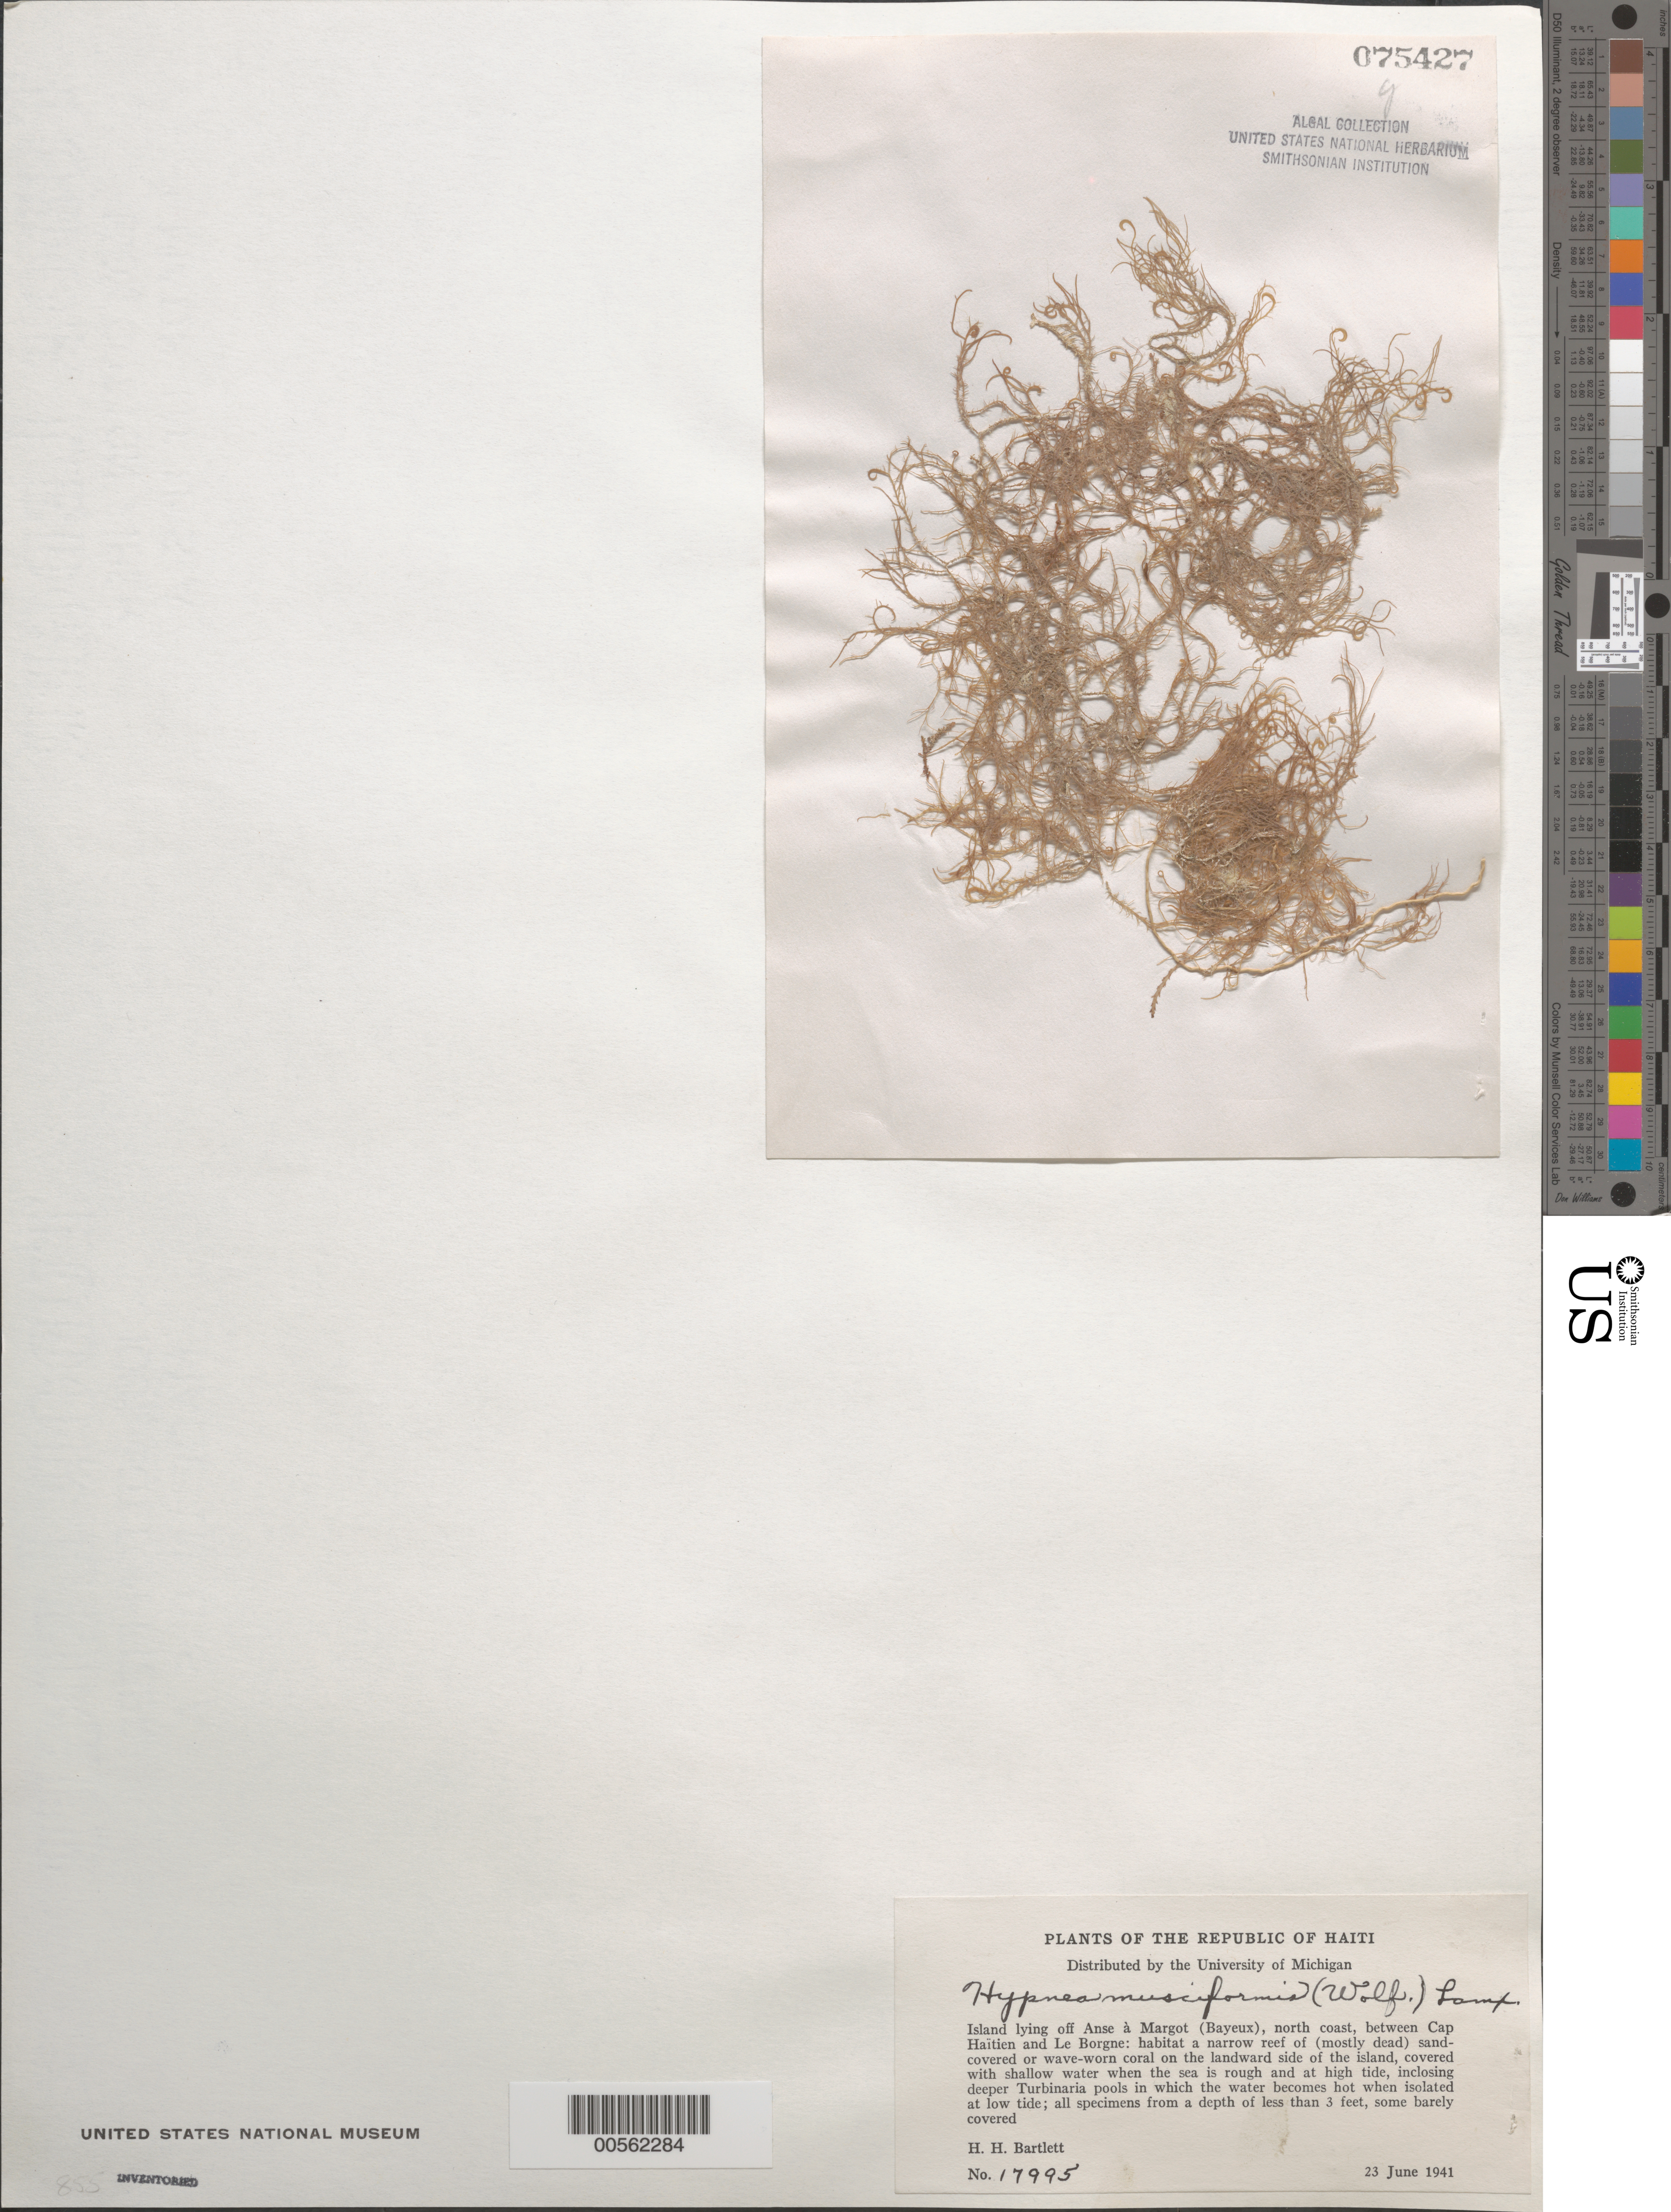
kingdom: Plantae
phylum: Rhodophyta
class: Florideophyceae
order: Gigartinales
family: Cystocloniaceae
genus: Hypnea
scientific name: Hypnea musciformis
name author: (Wulfen) J.V.Lamouroux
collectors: H. H. Bartlett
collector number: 17995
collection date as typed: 23 Jun 1941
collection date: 1941-06-23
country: Haiti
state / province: Nord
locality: Island off Anse a Margot (Bayeux), between Cap Haitien and Le Borgne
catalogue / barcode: US 75427